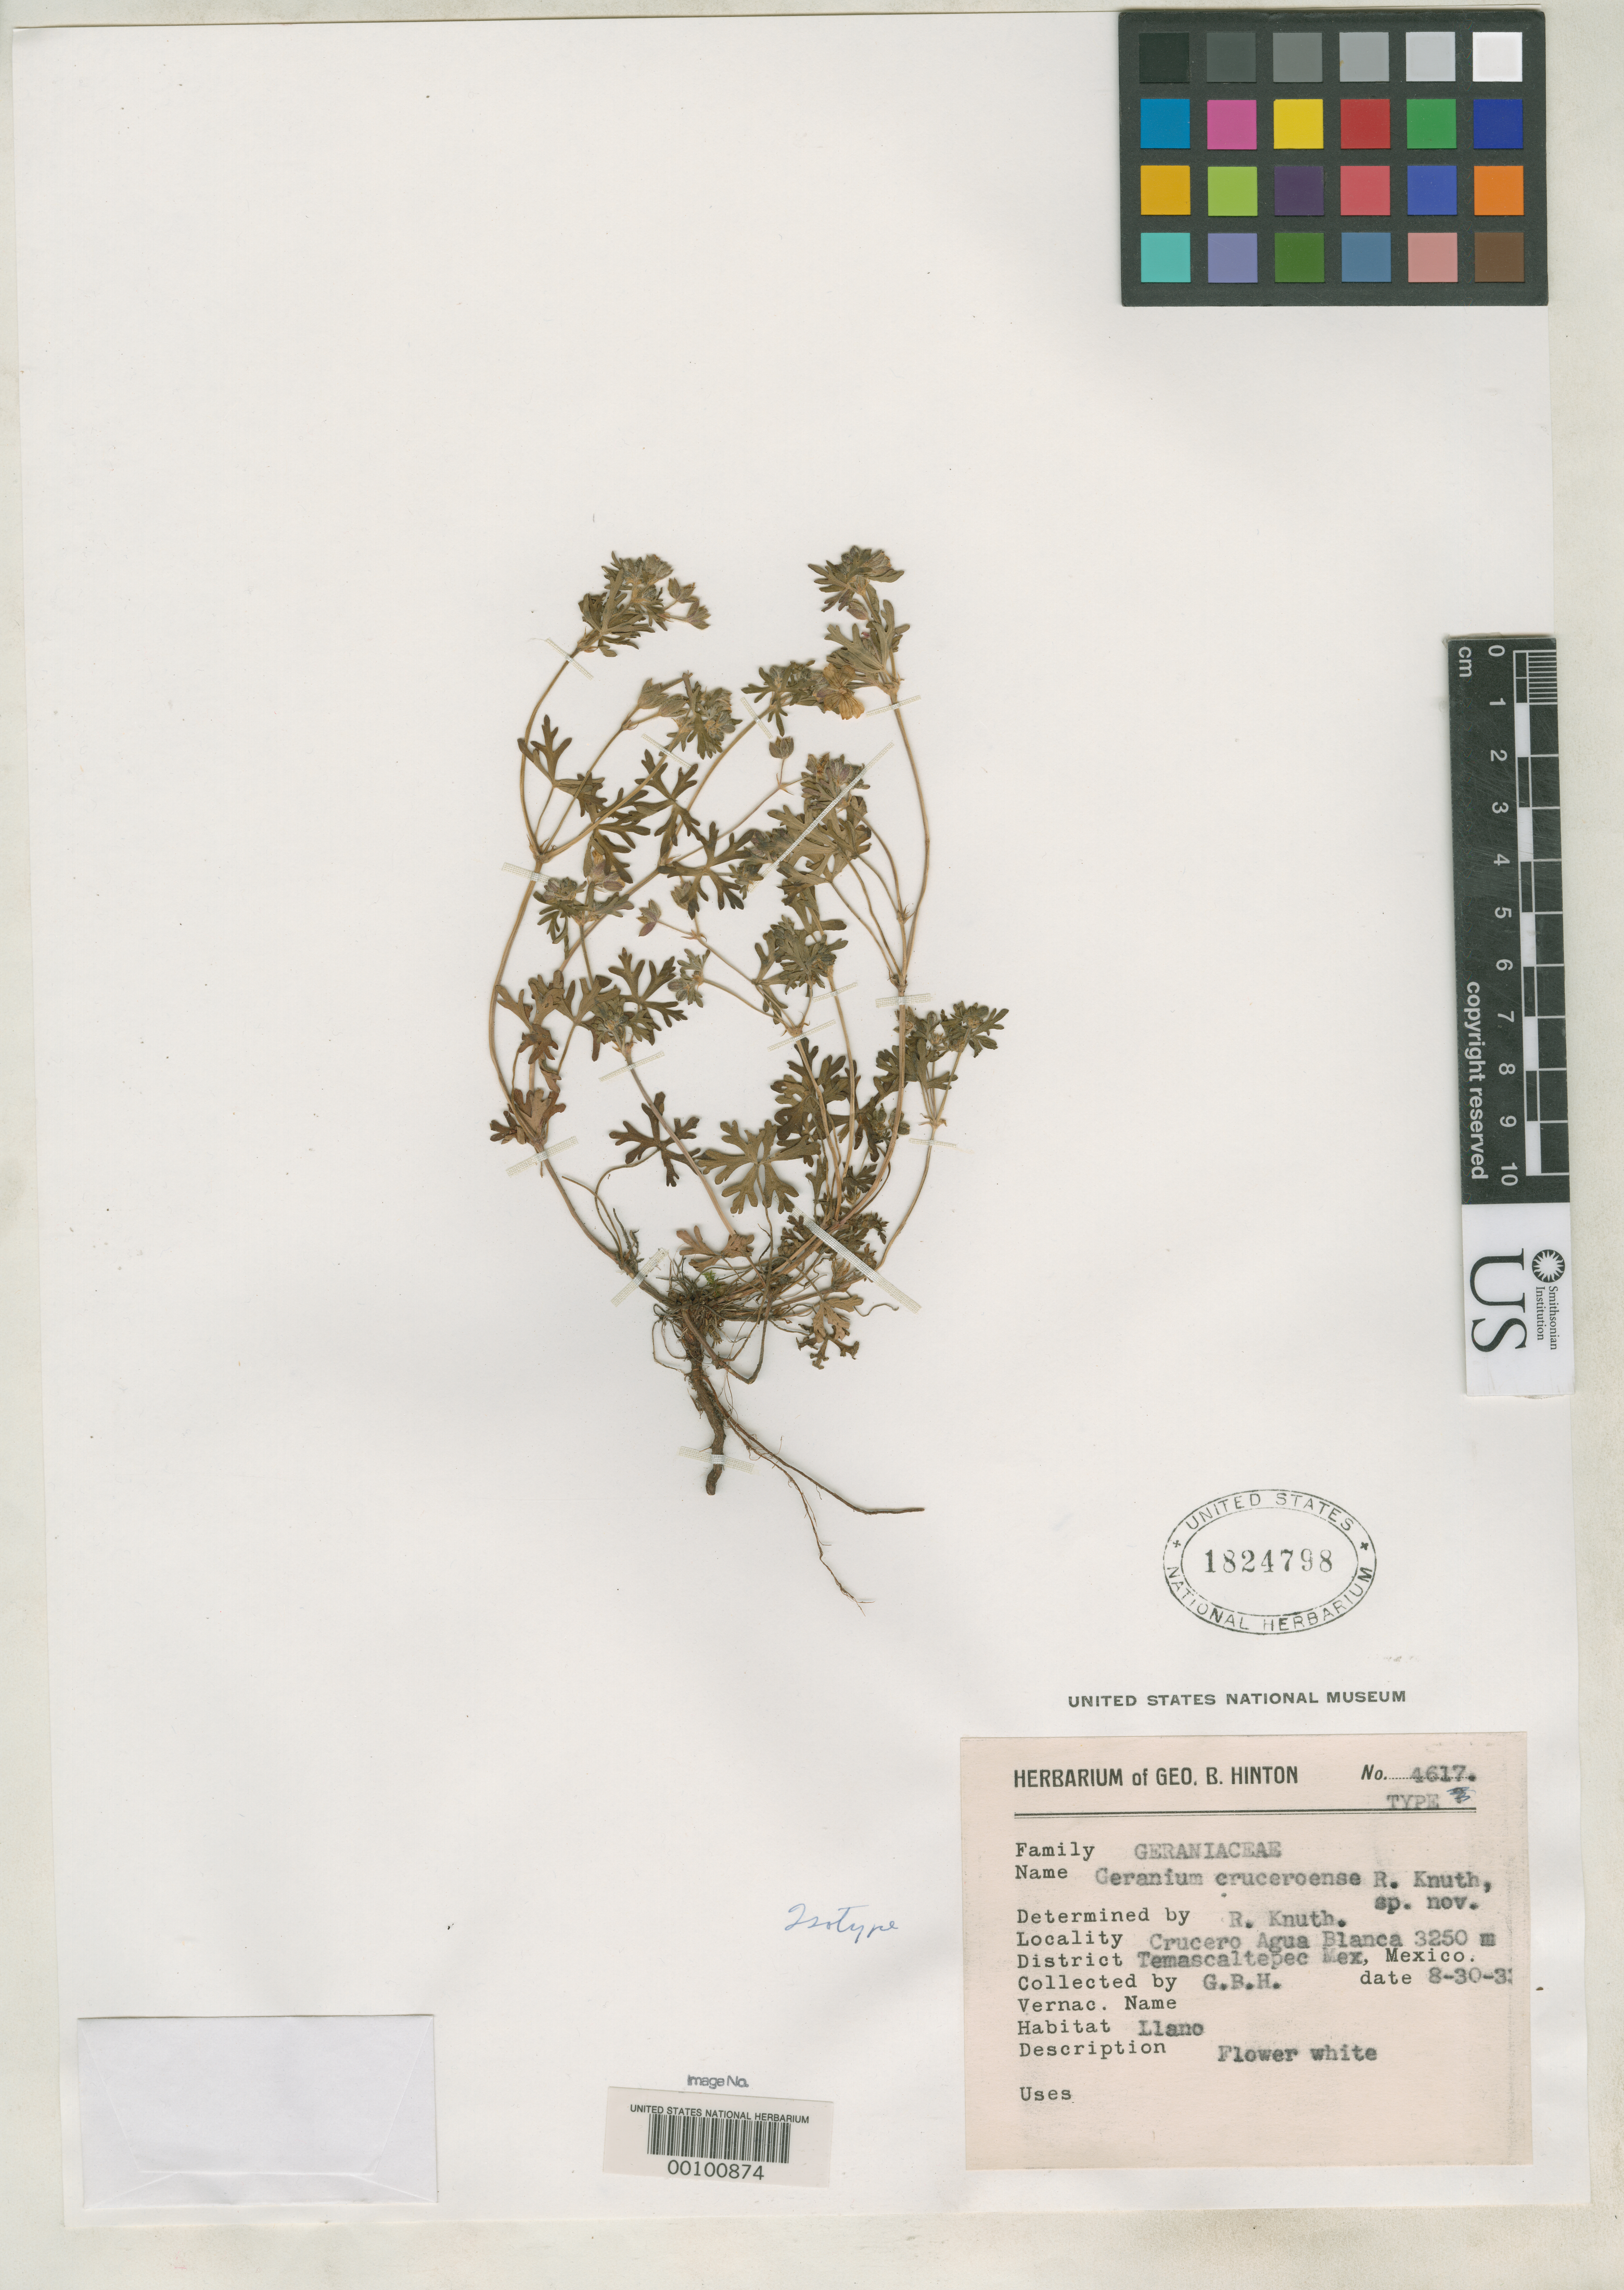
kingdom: Plantae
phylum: Tracheophyta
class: Magnoliopsida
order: Geraniales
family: Geraniaceae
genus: Geranium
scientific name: Geranium cruceroense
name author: R. Knuth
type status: Isotype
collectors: G. B. Hinton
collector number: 4617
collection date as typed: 30 Aug 1932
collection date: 1932-08-30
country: Mexico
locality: Temascaltepec, Caucero Agua Blanca.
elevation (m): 3250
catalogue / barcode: US 1824798